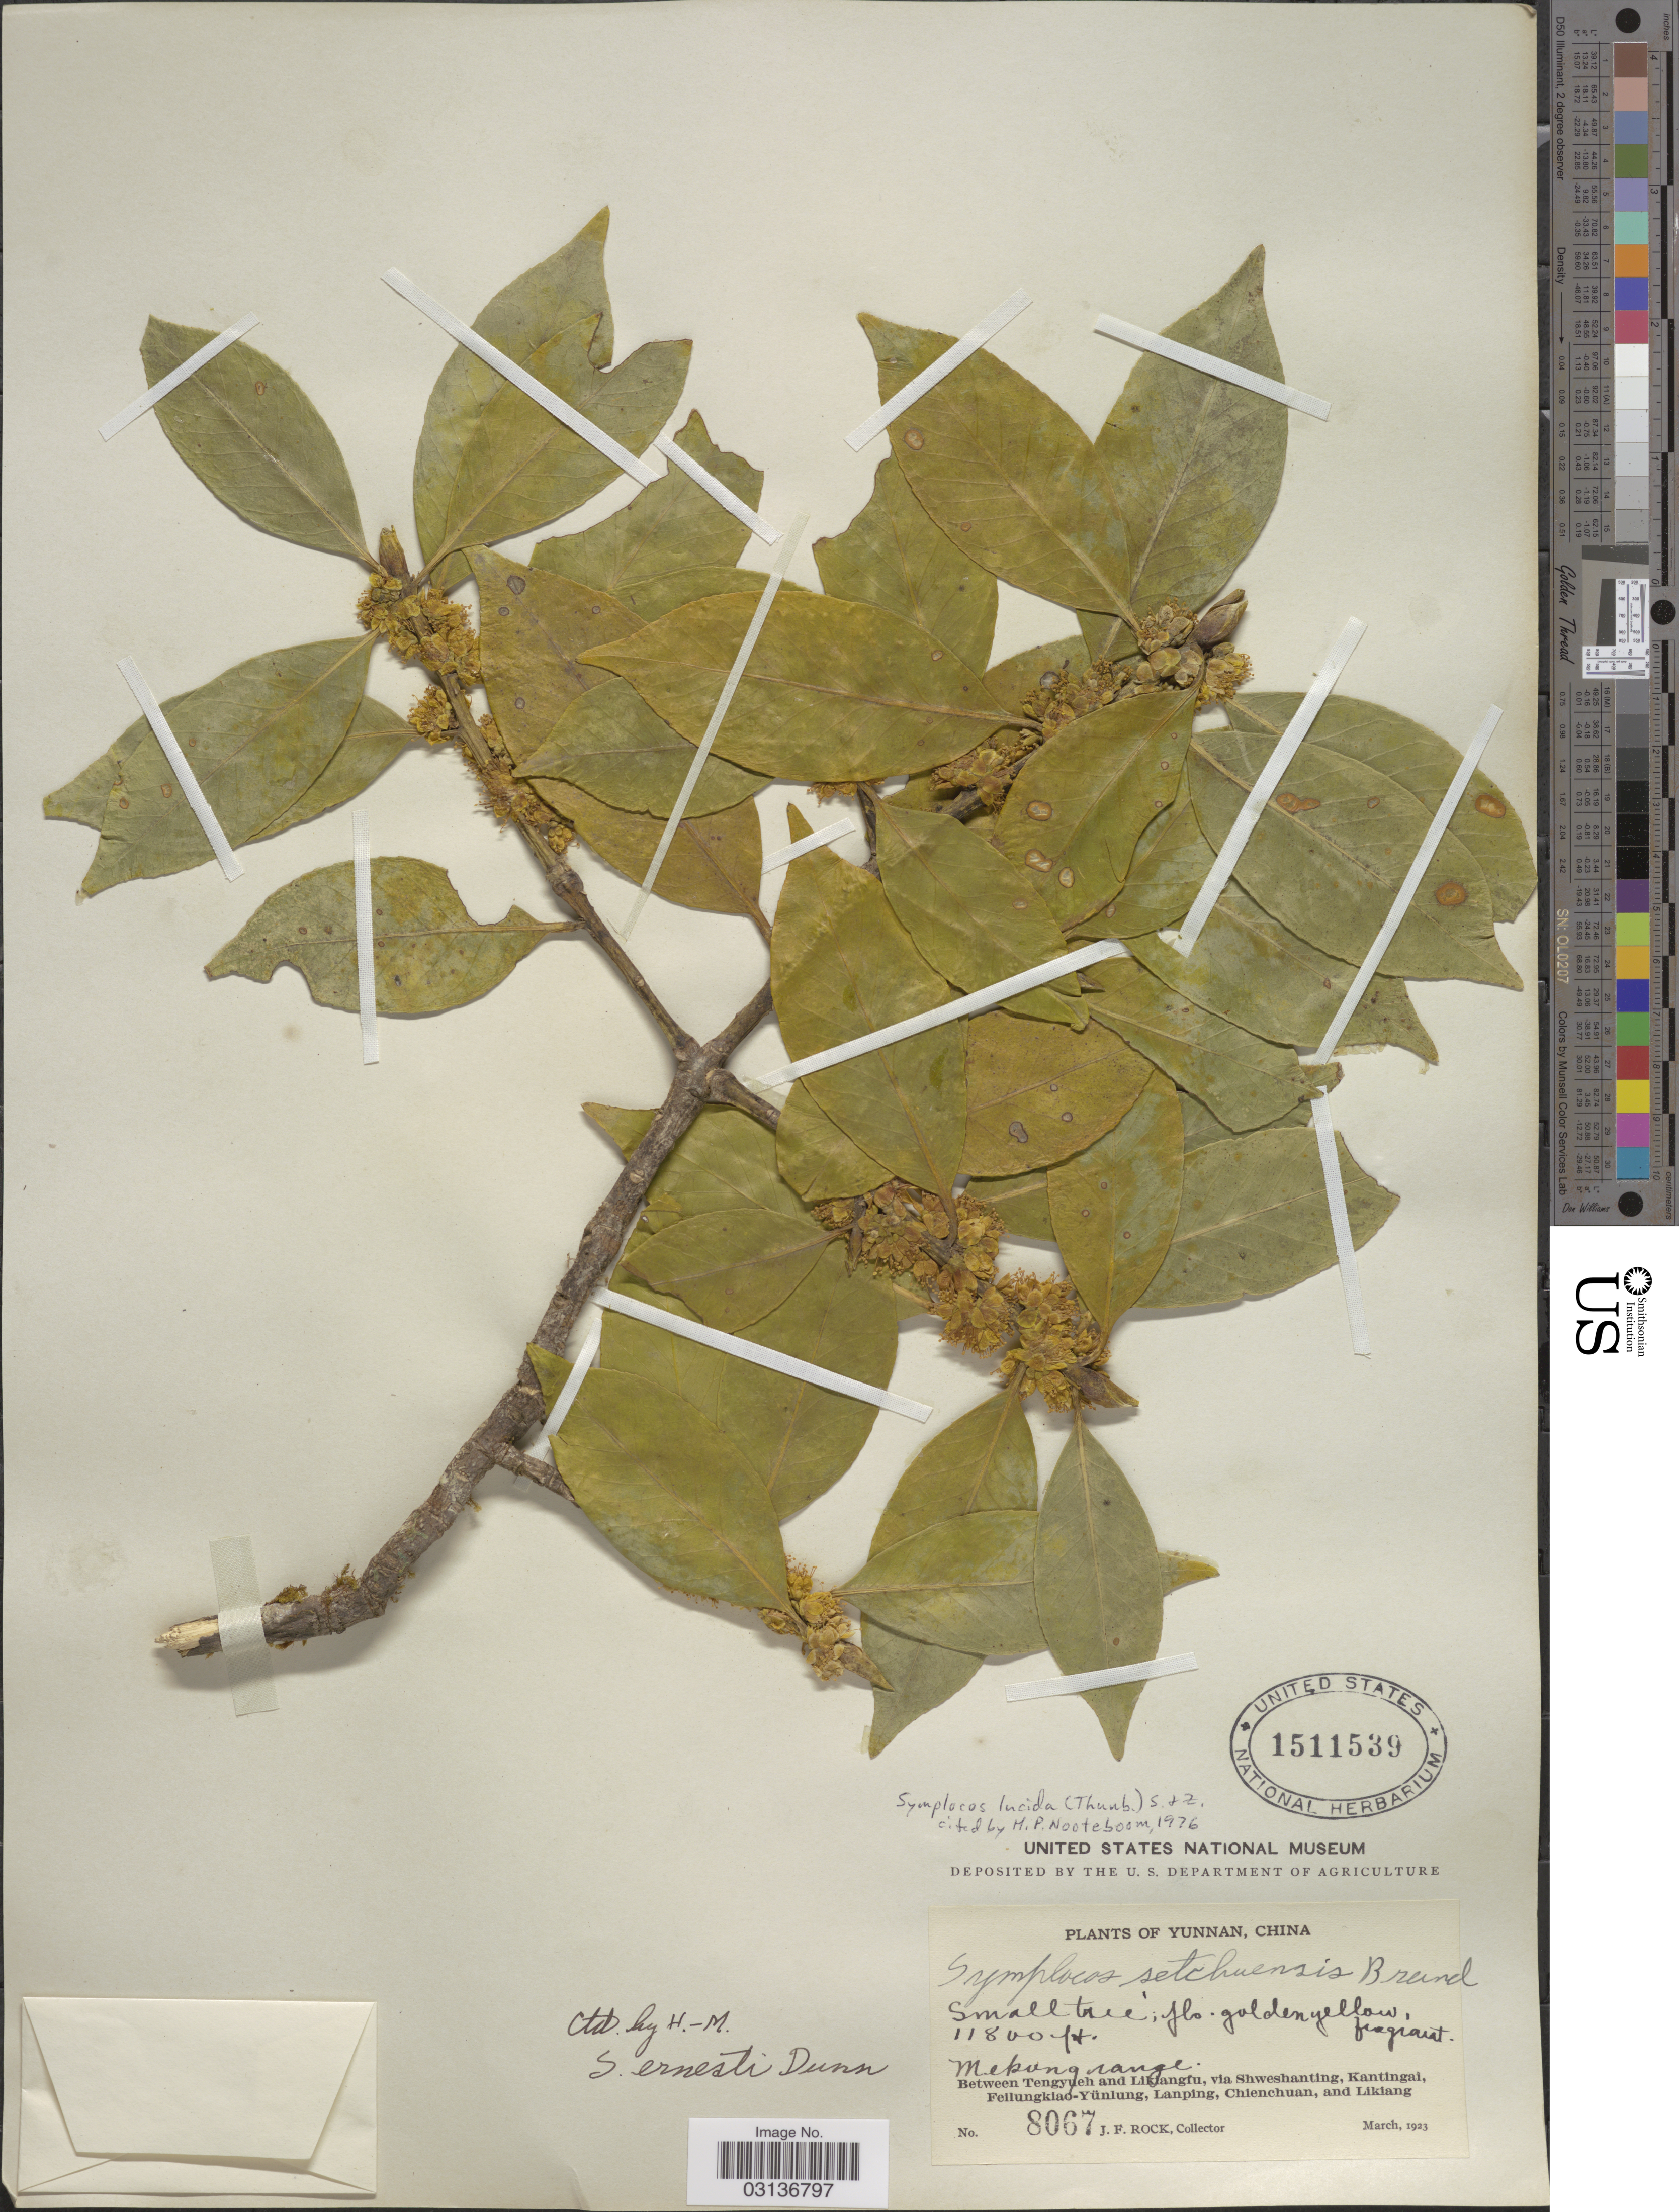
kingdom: Plantae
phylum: Tracheophyta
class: Magnoliopsida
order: Ericales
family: Symplocaceae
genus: Symplocos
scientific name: Symplocos lucida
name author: (Thurb.) Siebold & Zucc.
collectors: J. Rock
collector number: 8067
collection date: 1923-03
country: China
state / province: Yunnan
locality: Mekong range. Between Tengyueh and Likiangfu, via Shweshanting, Kantingai, Feilungkiao-Yünlung, Lanping, Chienchuan, and Likiang.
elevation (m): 3597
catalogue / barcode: US 1511539